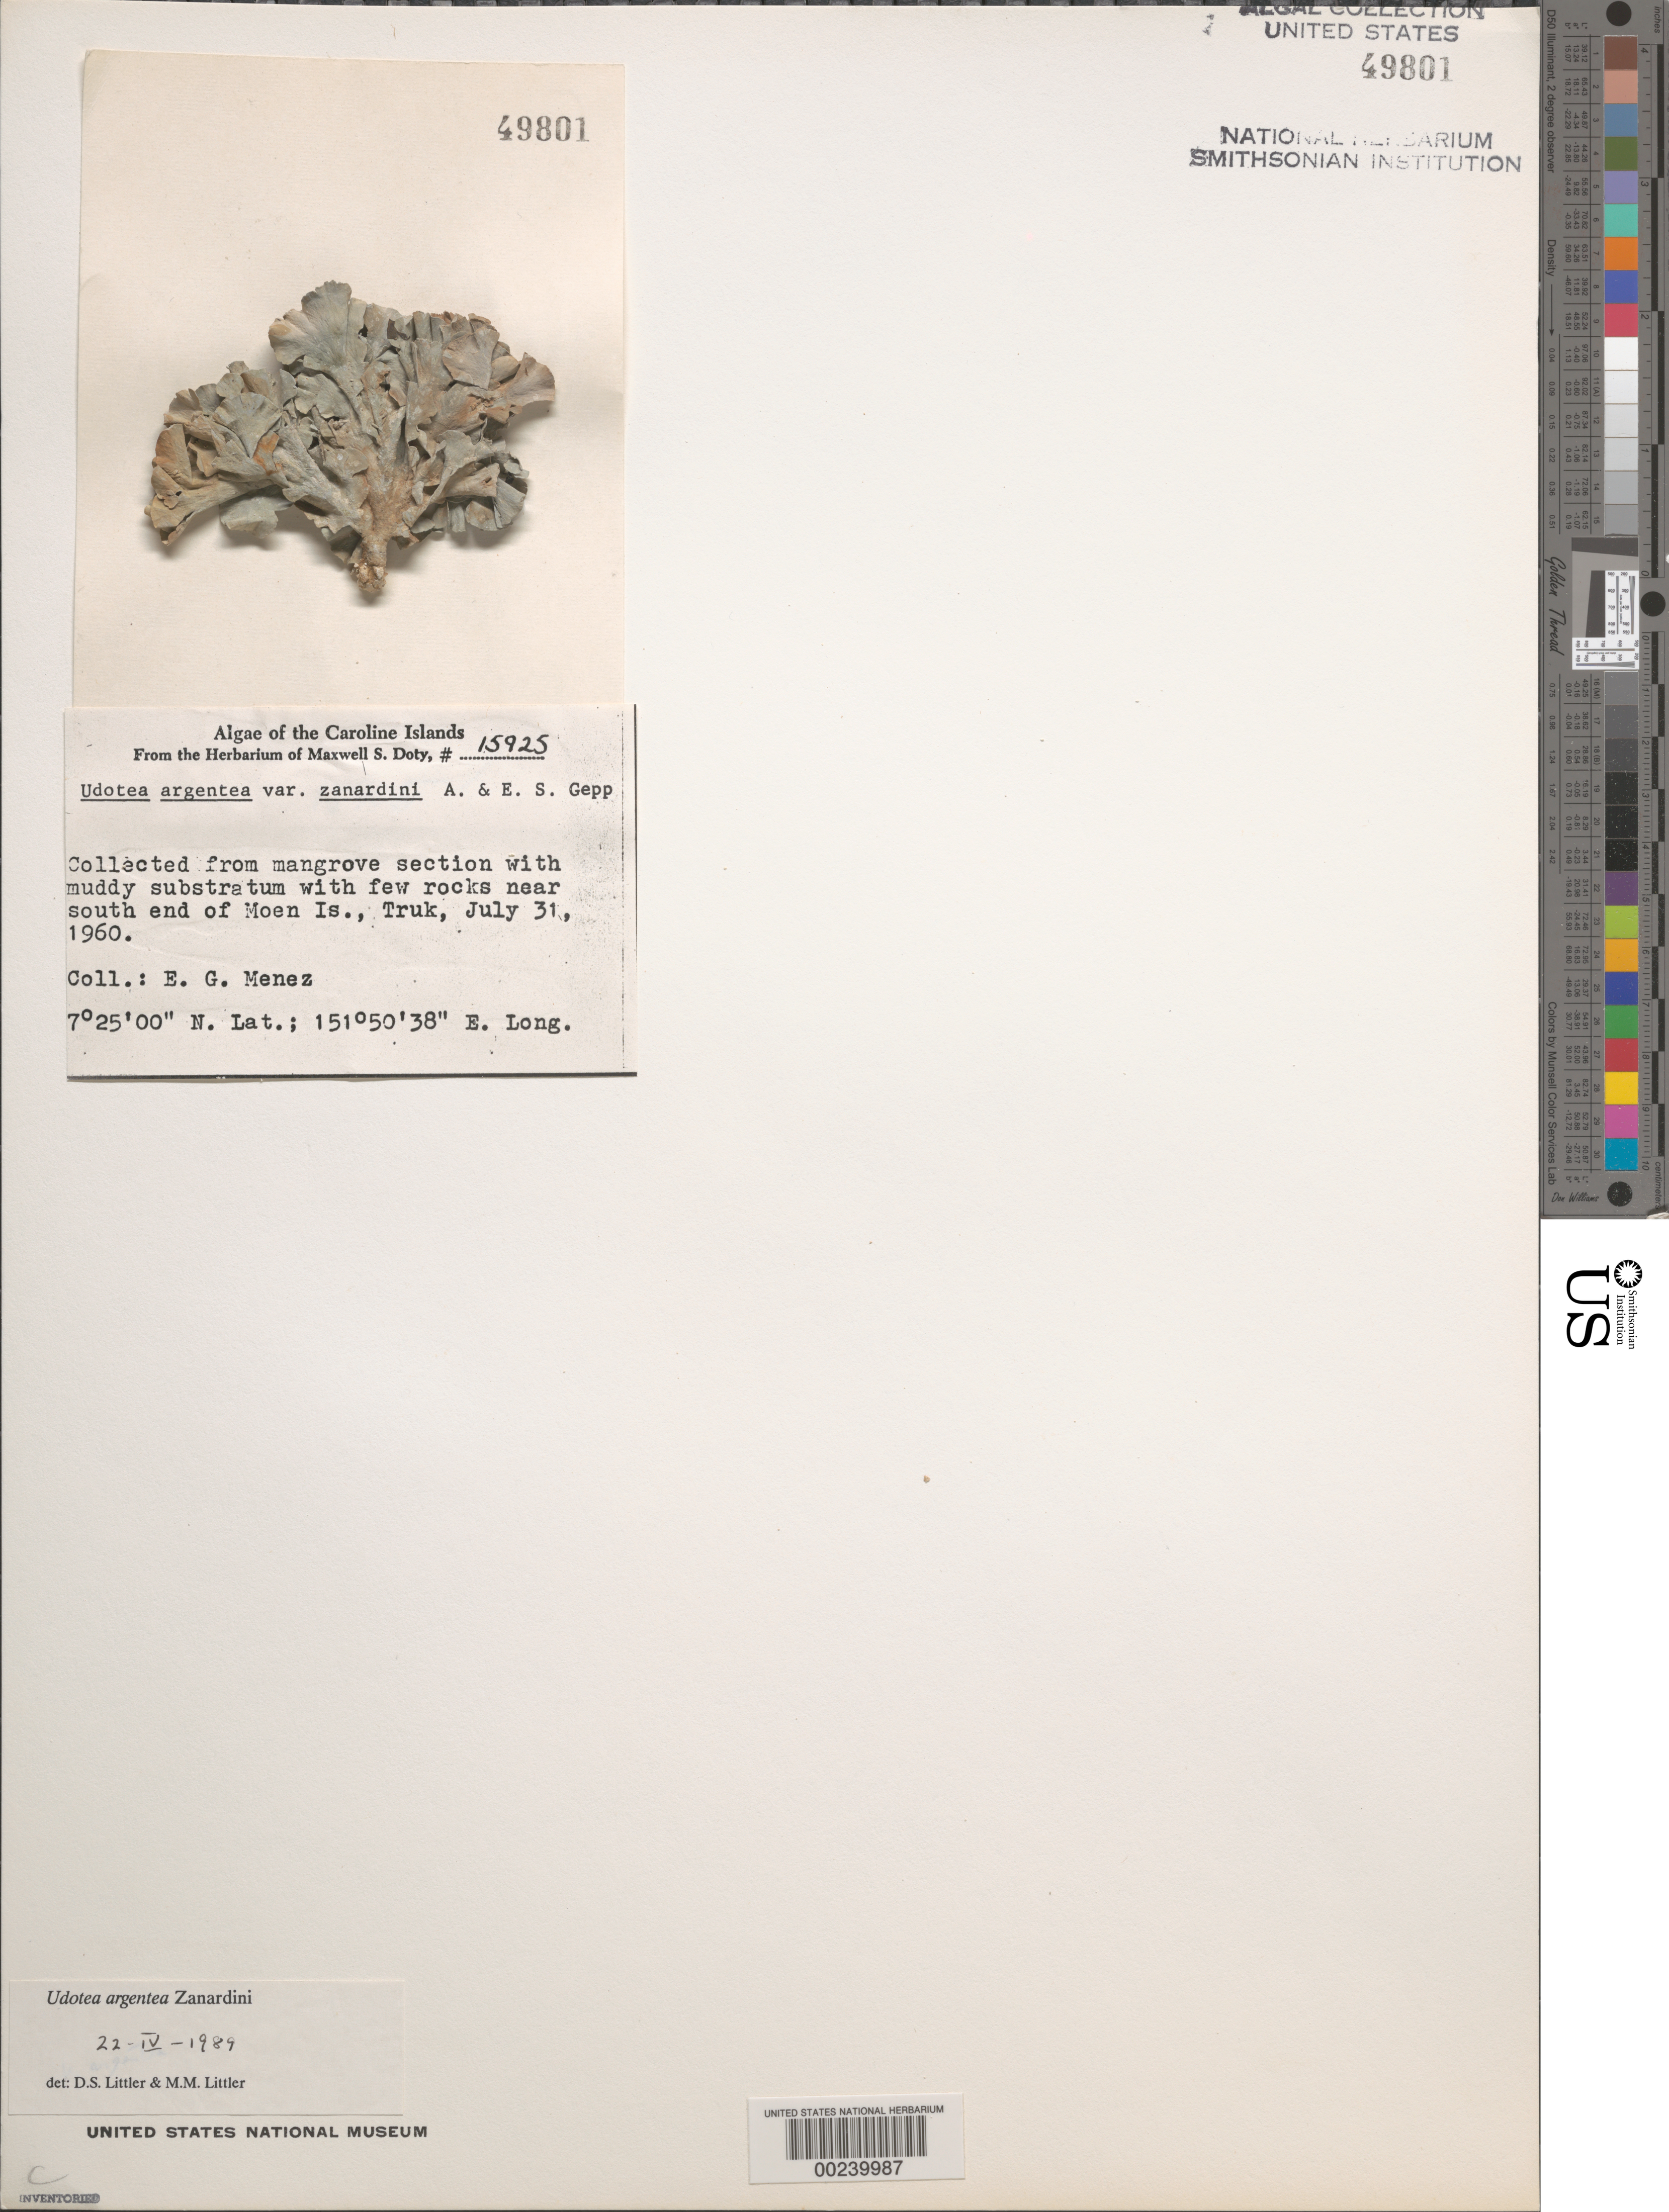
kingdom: Plantae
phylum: Chlorophyta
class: Ulvophyceae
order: Bryopsidales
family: Udoteaceae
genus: Udotea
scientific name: Udotea argentea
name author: Zanardini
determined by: Littler, D. S.; Littler, M. M.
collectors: Meñez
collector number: MSD 15925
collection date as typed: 31 Jul 1960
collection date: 1960-07-31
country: Micronesia, Federated States of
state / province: Truk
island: Moen [Wono]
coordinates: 7 25' 00" N, 151 50' 38" E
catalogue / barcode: US 49801